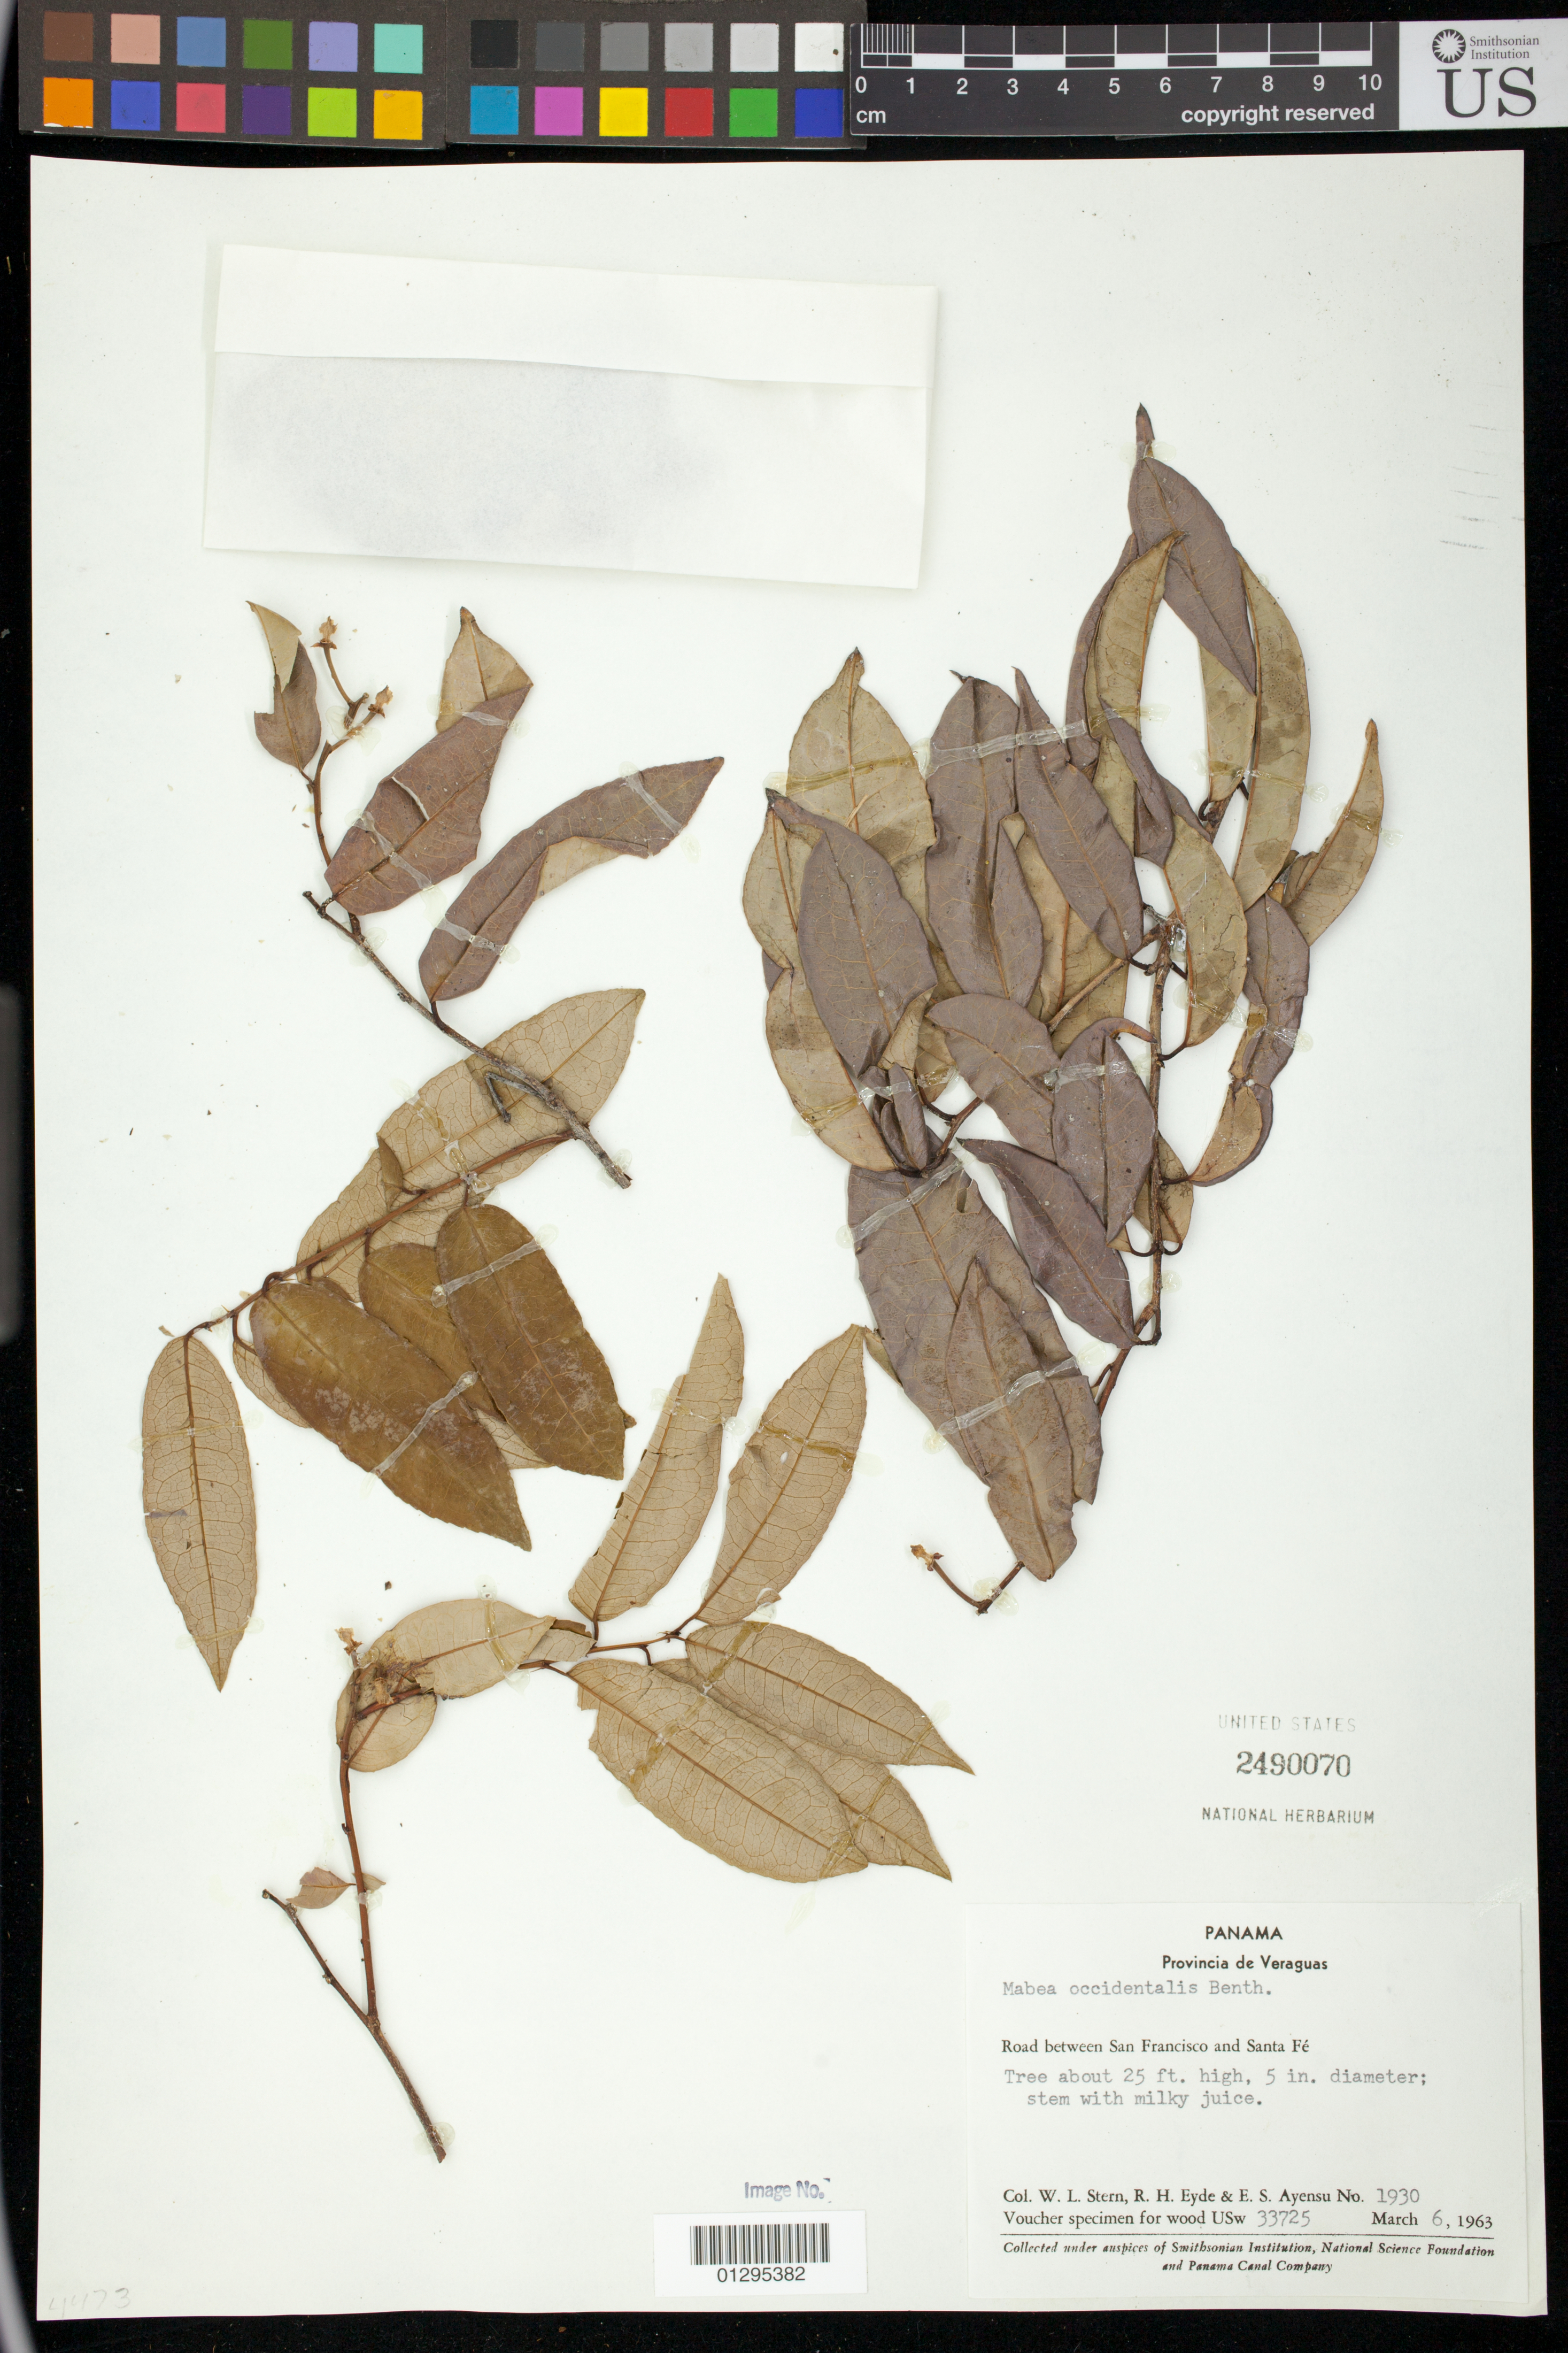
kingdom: Plantae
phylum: Tracheophyta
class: Magnoliopsida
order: Malpighiales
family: Euphorbiaceae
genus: Mabea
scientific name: Mabea occidentalis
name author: Benth.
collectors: W. L. Stern, R. H. Eyde & E. S. Ayensu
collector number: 1930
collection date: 1963-03-06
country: Panama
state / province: Veraguas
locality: Road between San Francisco and Santa Fé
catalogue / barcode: US 2490070